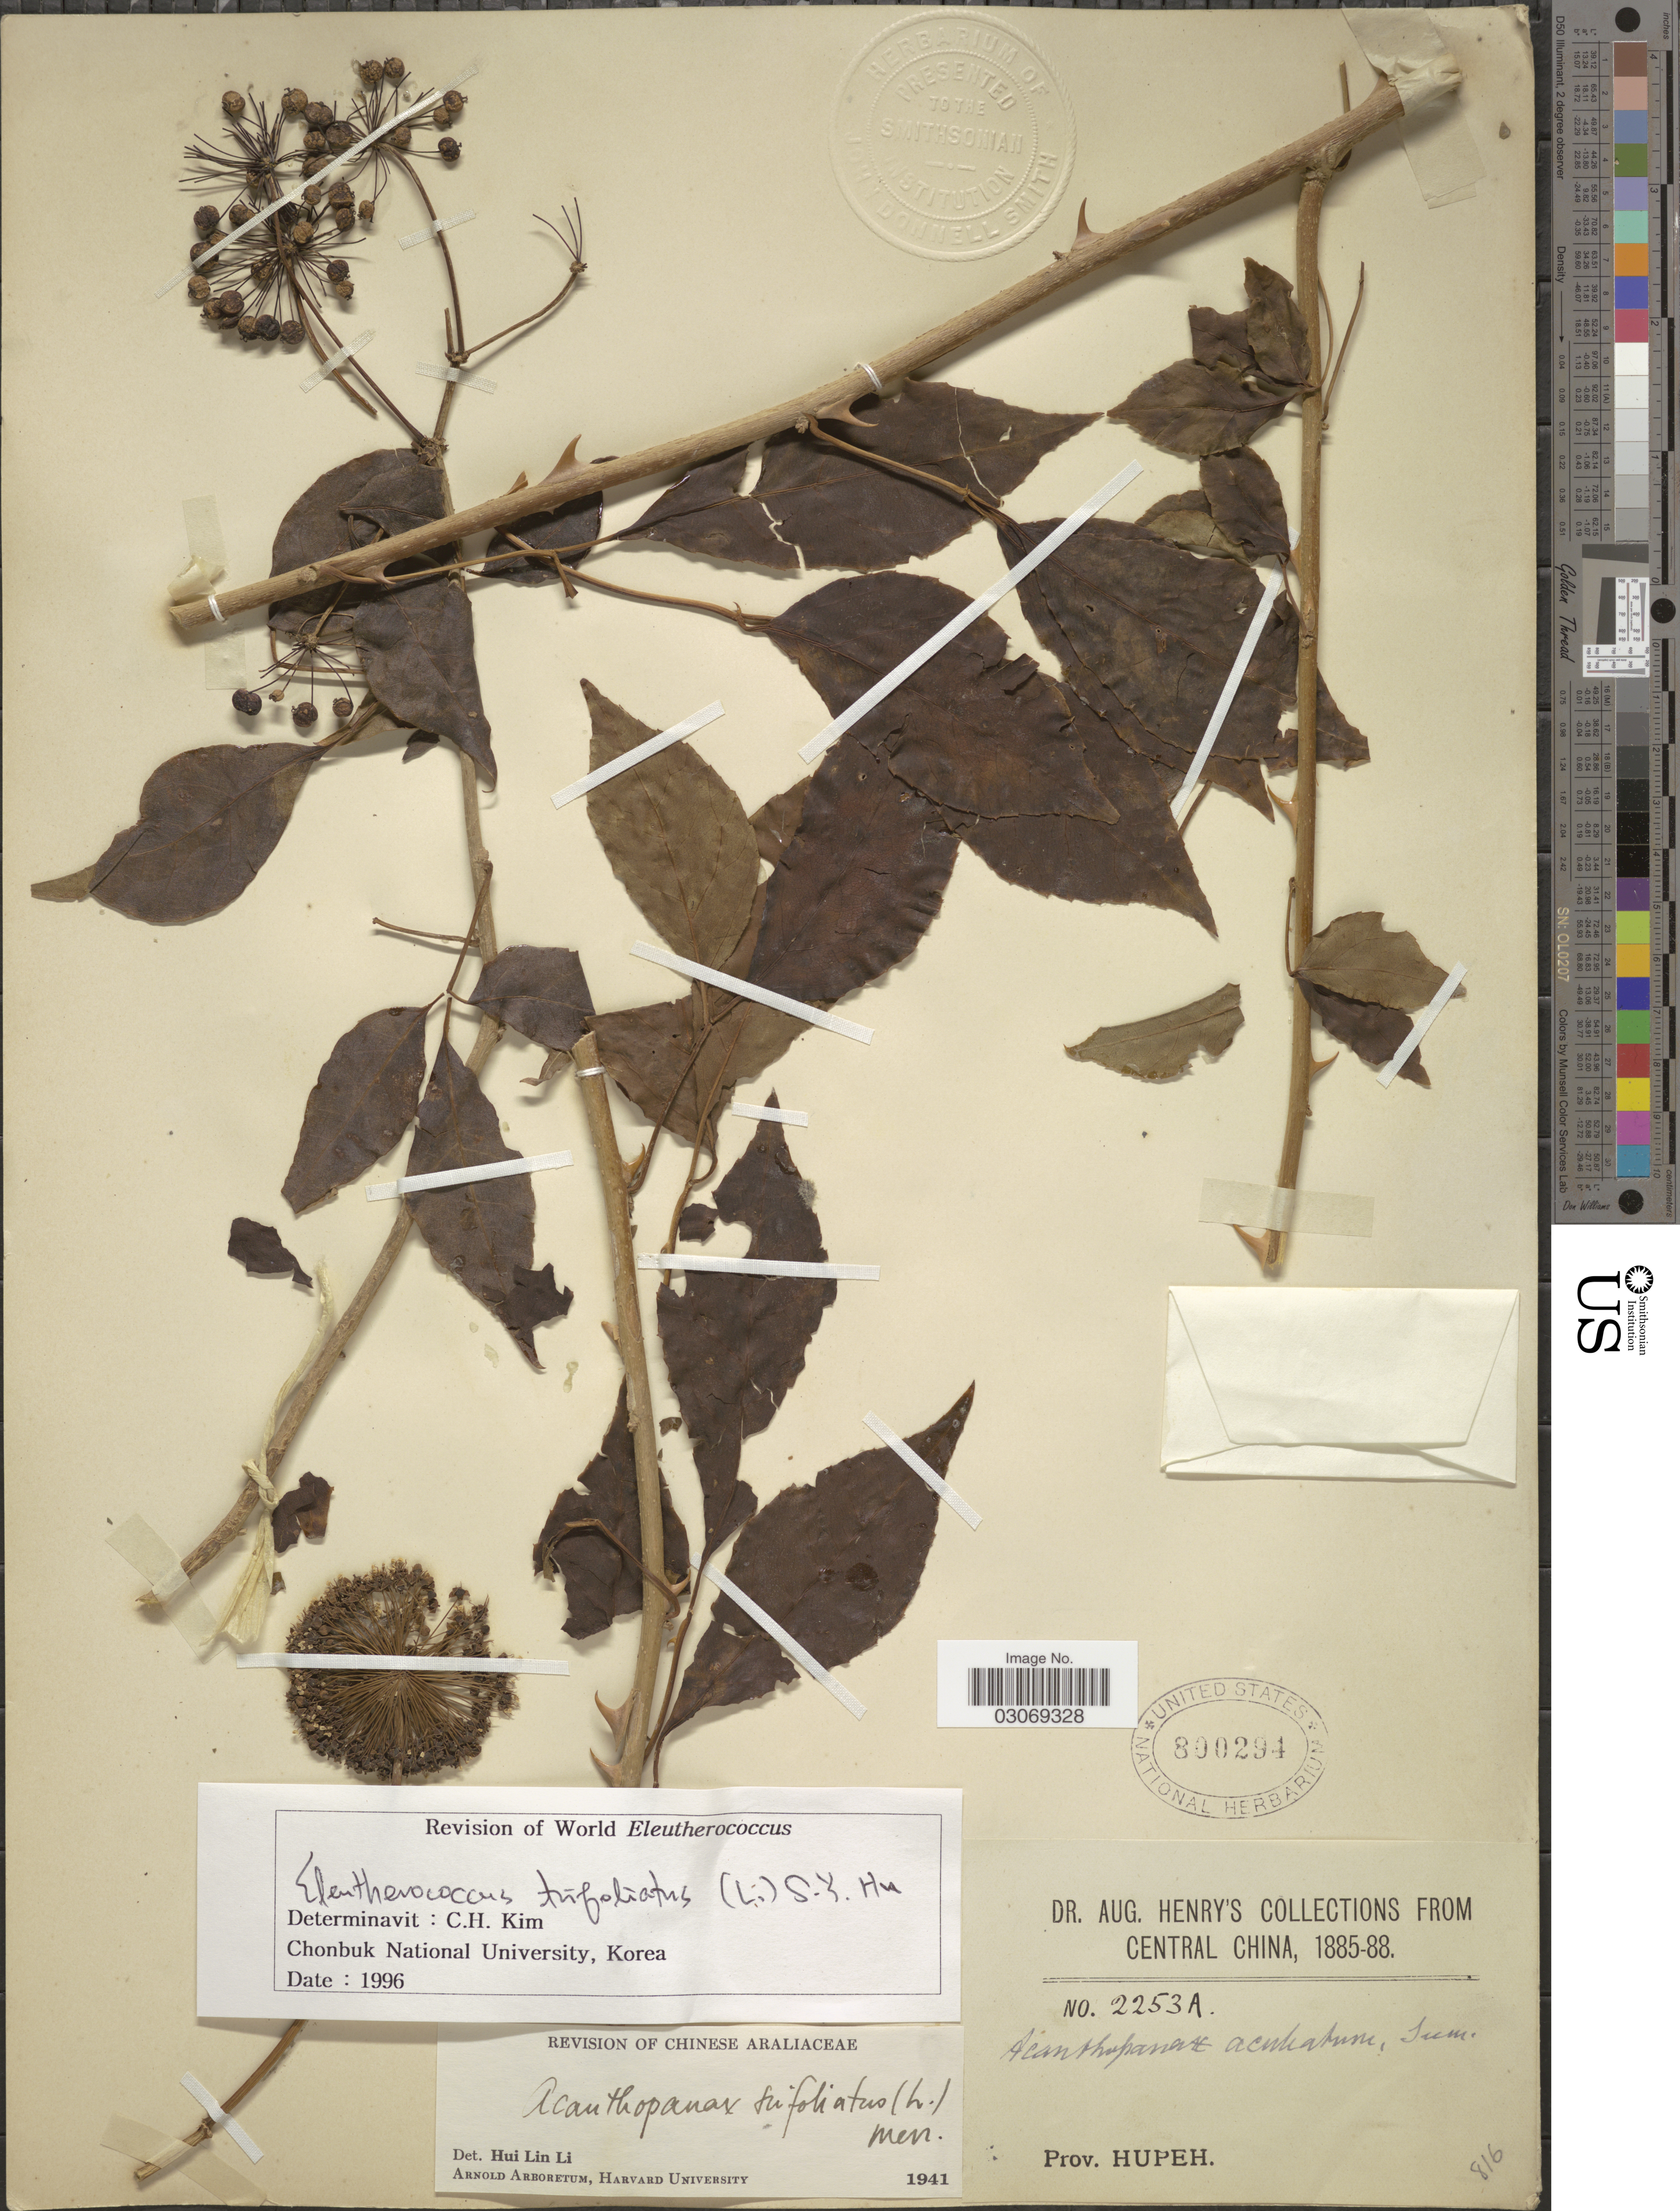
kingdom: Plantae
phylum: Tracheophyta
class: Magnoliopsida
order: Apiales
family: Araliaceae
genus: Eleutherococcus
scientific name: Eleutherococcus trifoliatus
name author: (L.) S.Y. Hu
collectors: A. Henry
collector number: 2253 A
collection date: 1885/1888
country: China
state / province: Hubei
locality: Central China. Prov. Hupeh.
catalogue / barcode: US 800294